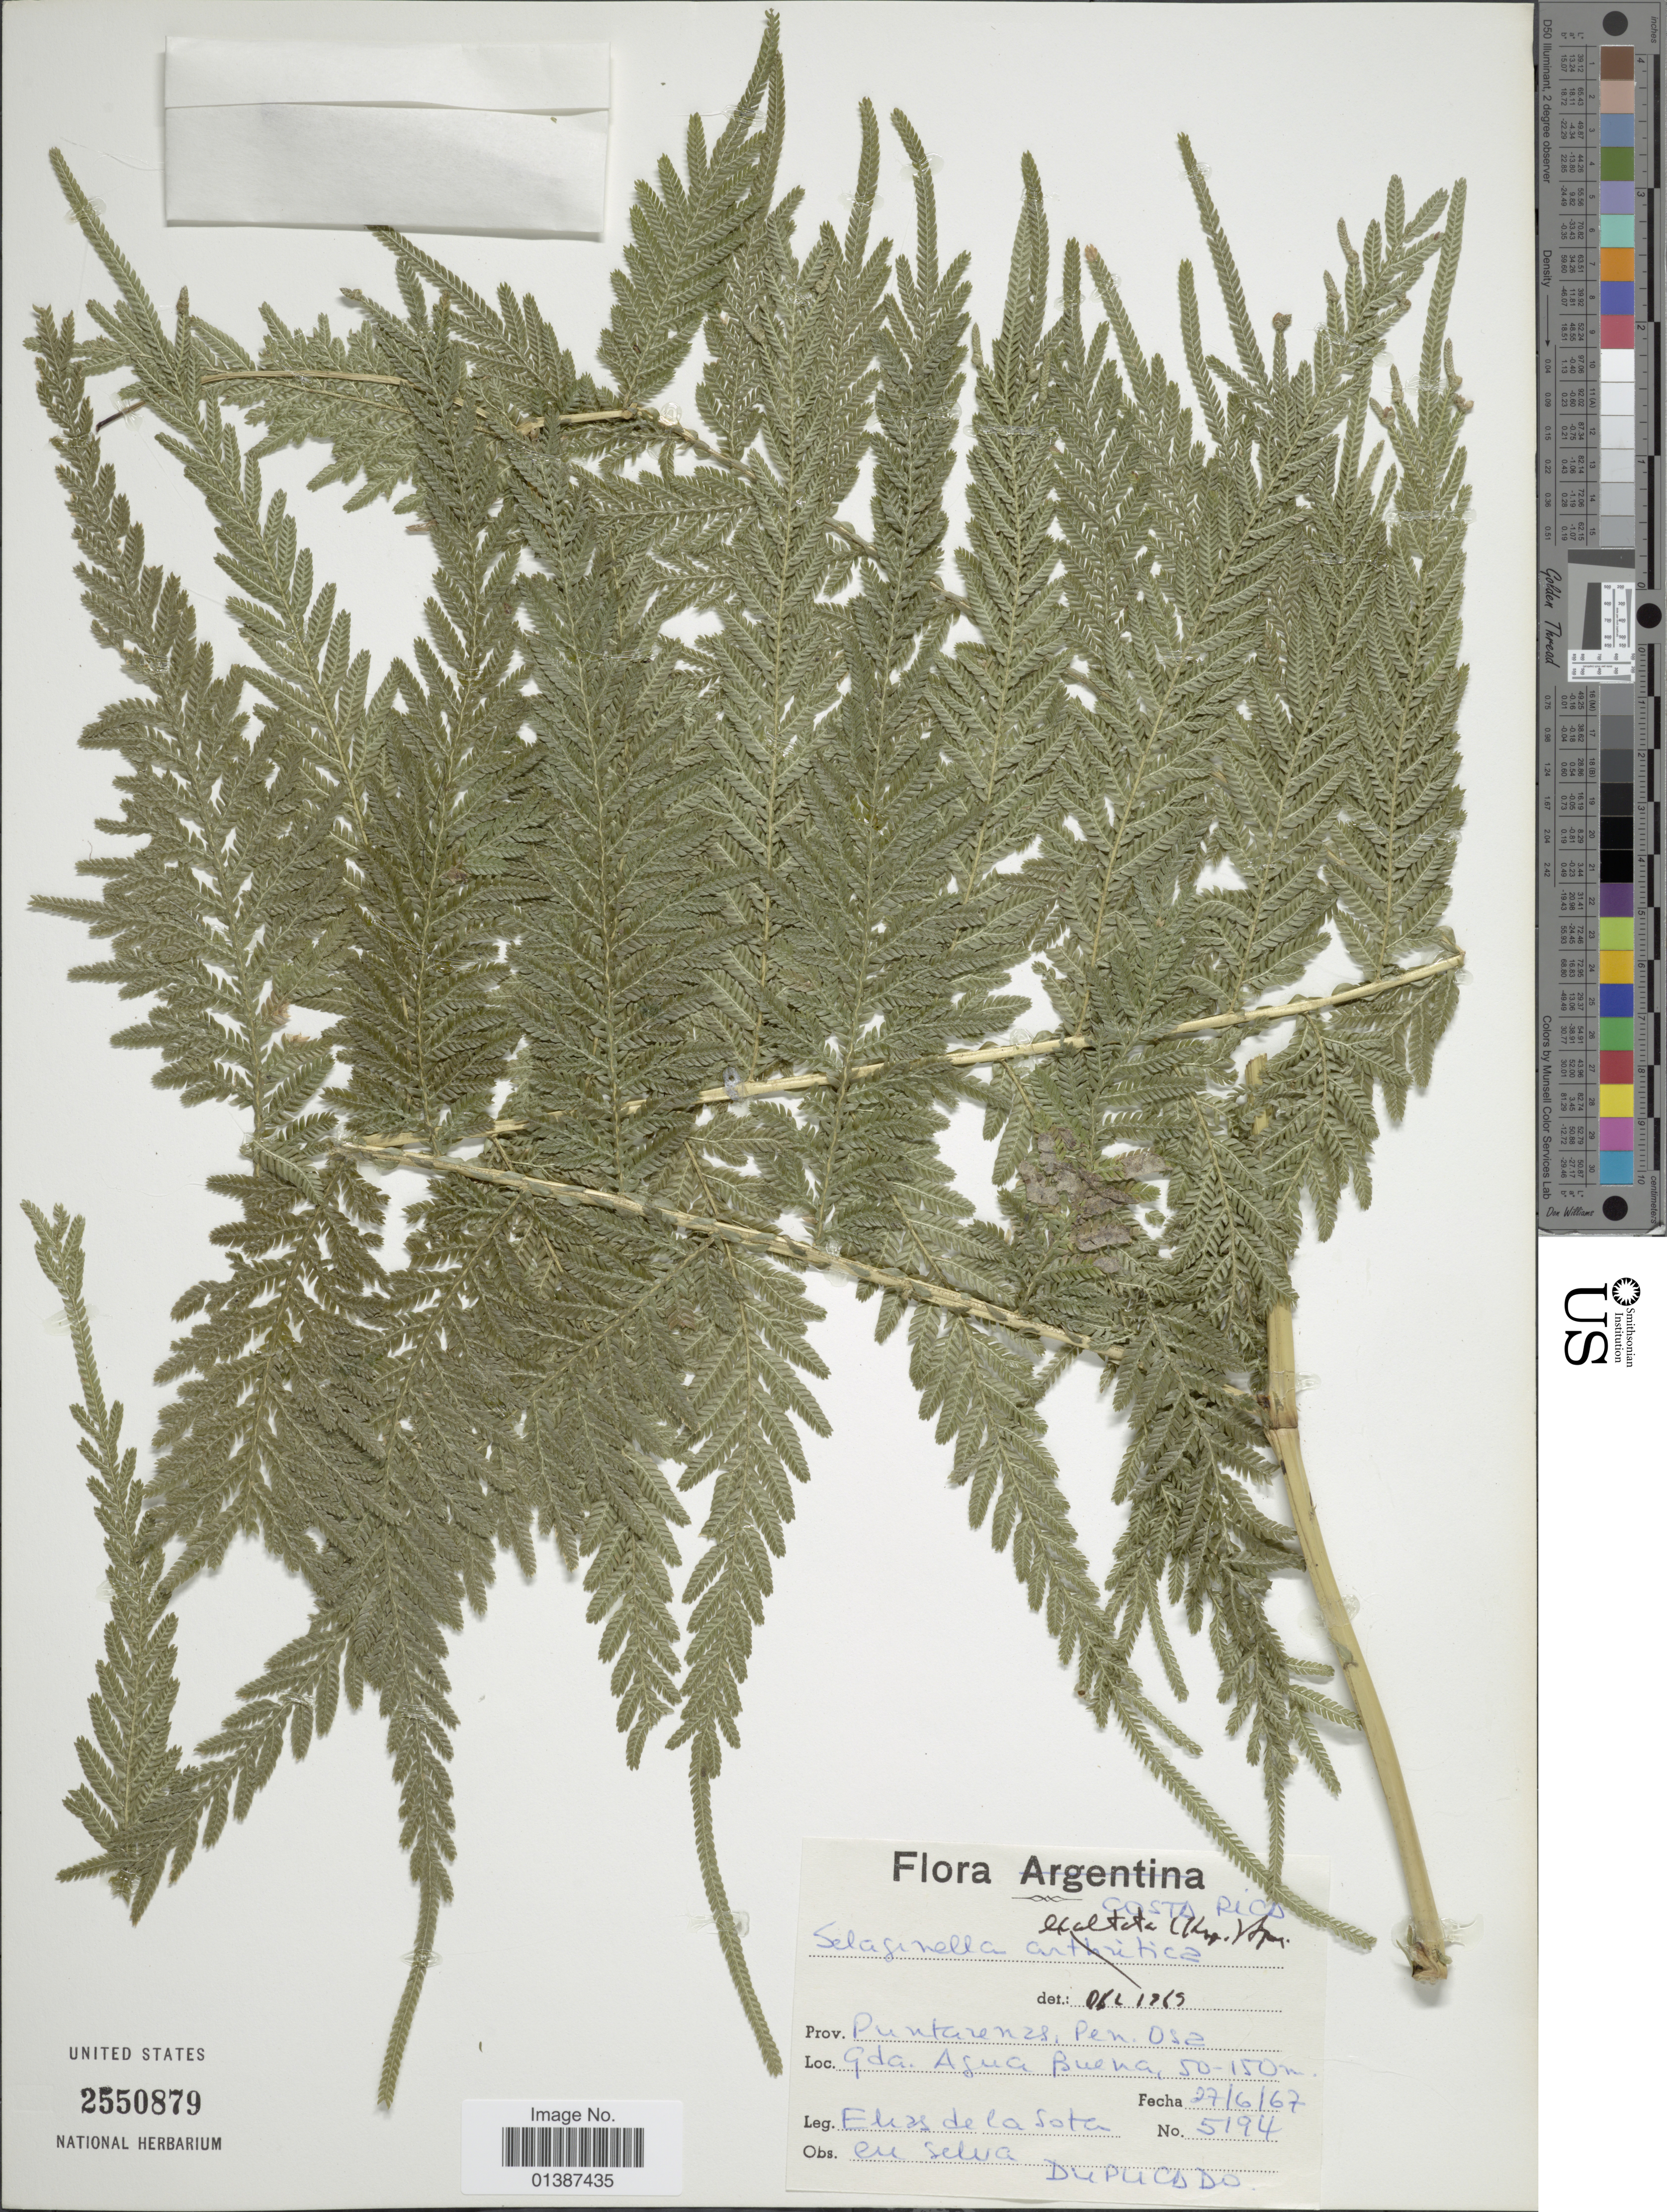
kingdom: Plantae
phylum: Tracheophyta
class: Lycopodiopsida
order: Selaginellales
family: Selaginellaceae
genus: Selaginella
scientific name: Selaginella exaltata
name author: (Kunze) Spring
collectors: E. R. de la Sota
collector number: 5194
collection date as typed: Transcribed d/m/y: 27/6/67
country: Costa Rica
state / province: Puntarenas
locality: Qda. Agua Buena [Quebrada Agua Buena]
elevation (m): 50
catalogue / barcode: US 2550879